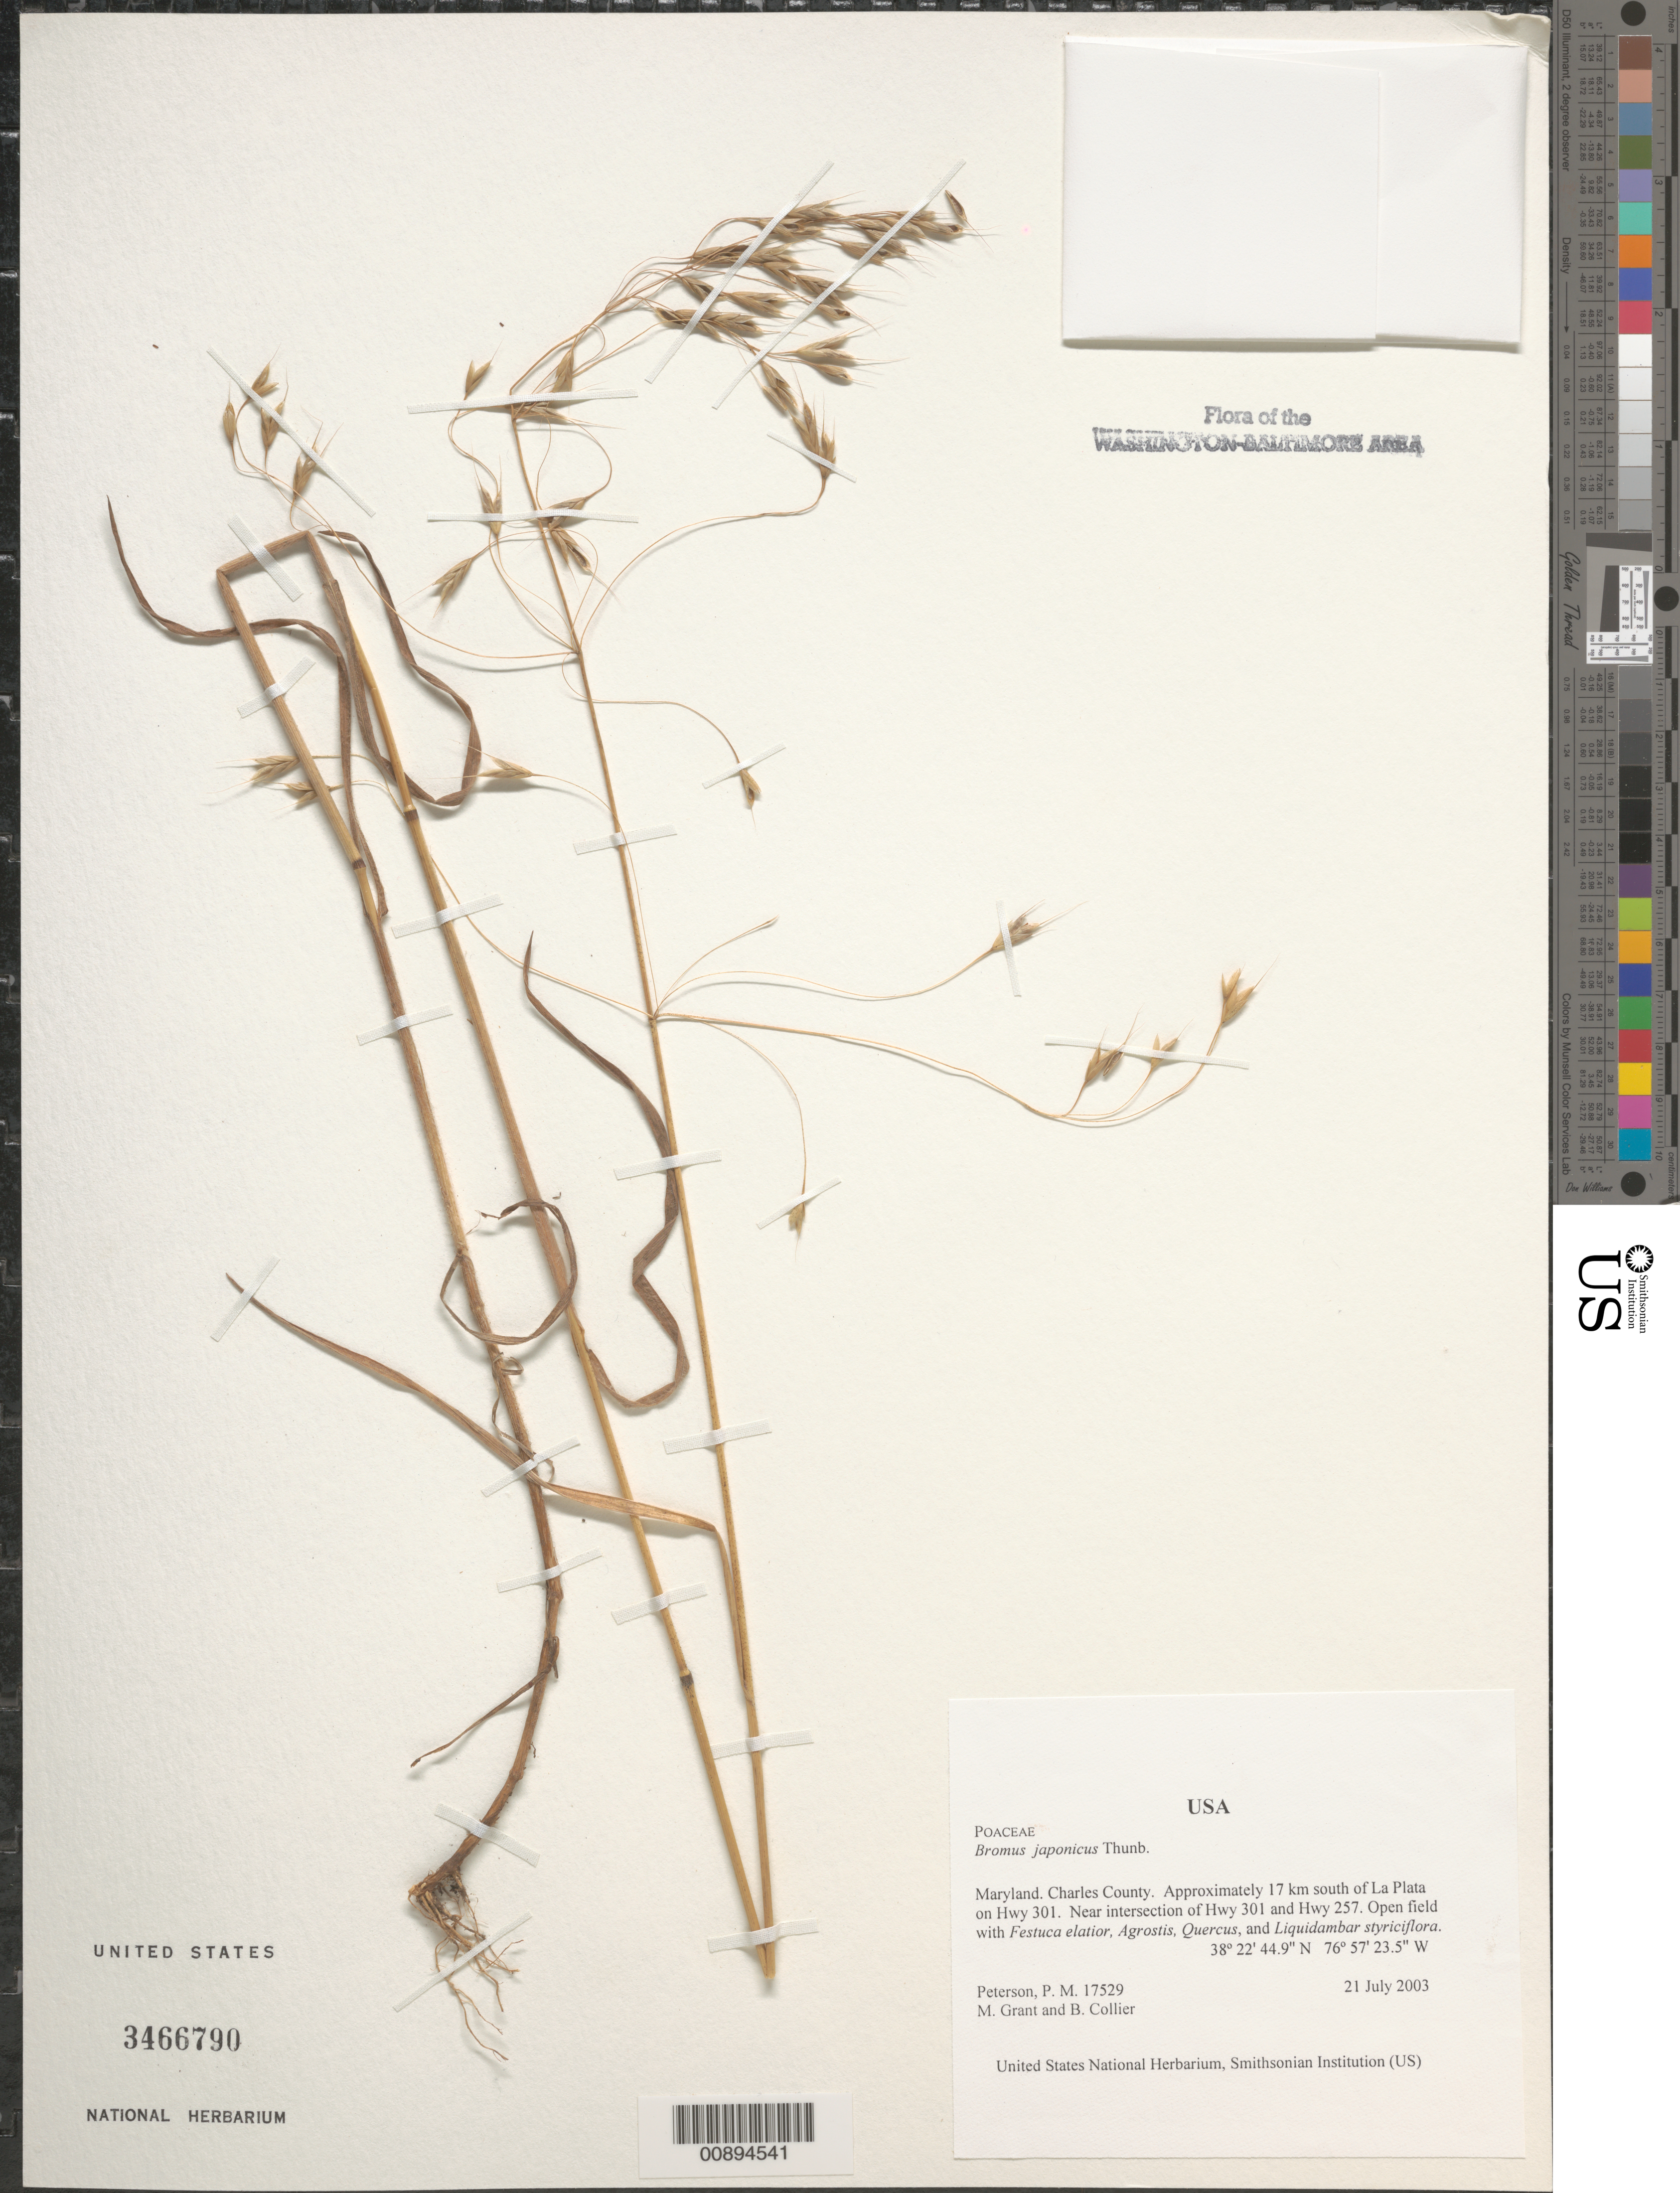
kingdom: Plantae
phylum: Tracheophyta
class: Liliopsida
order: Poales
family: Poaceae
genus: Bromus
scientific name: Bromus japonicus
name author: Houtt.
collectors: P. M. Peterson, M. Grant & B. Collier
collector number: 17529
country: United States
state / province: Maryland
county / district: Charles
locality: Approximately 17 km south of La Plata on Hwy 301. Near intersection of Hwy 301 and Hwy 257.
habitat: Open field with Festuca elatior, Agrostis, Quercus, and Liquidambar styriciflora.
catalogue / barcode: US 3466790